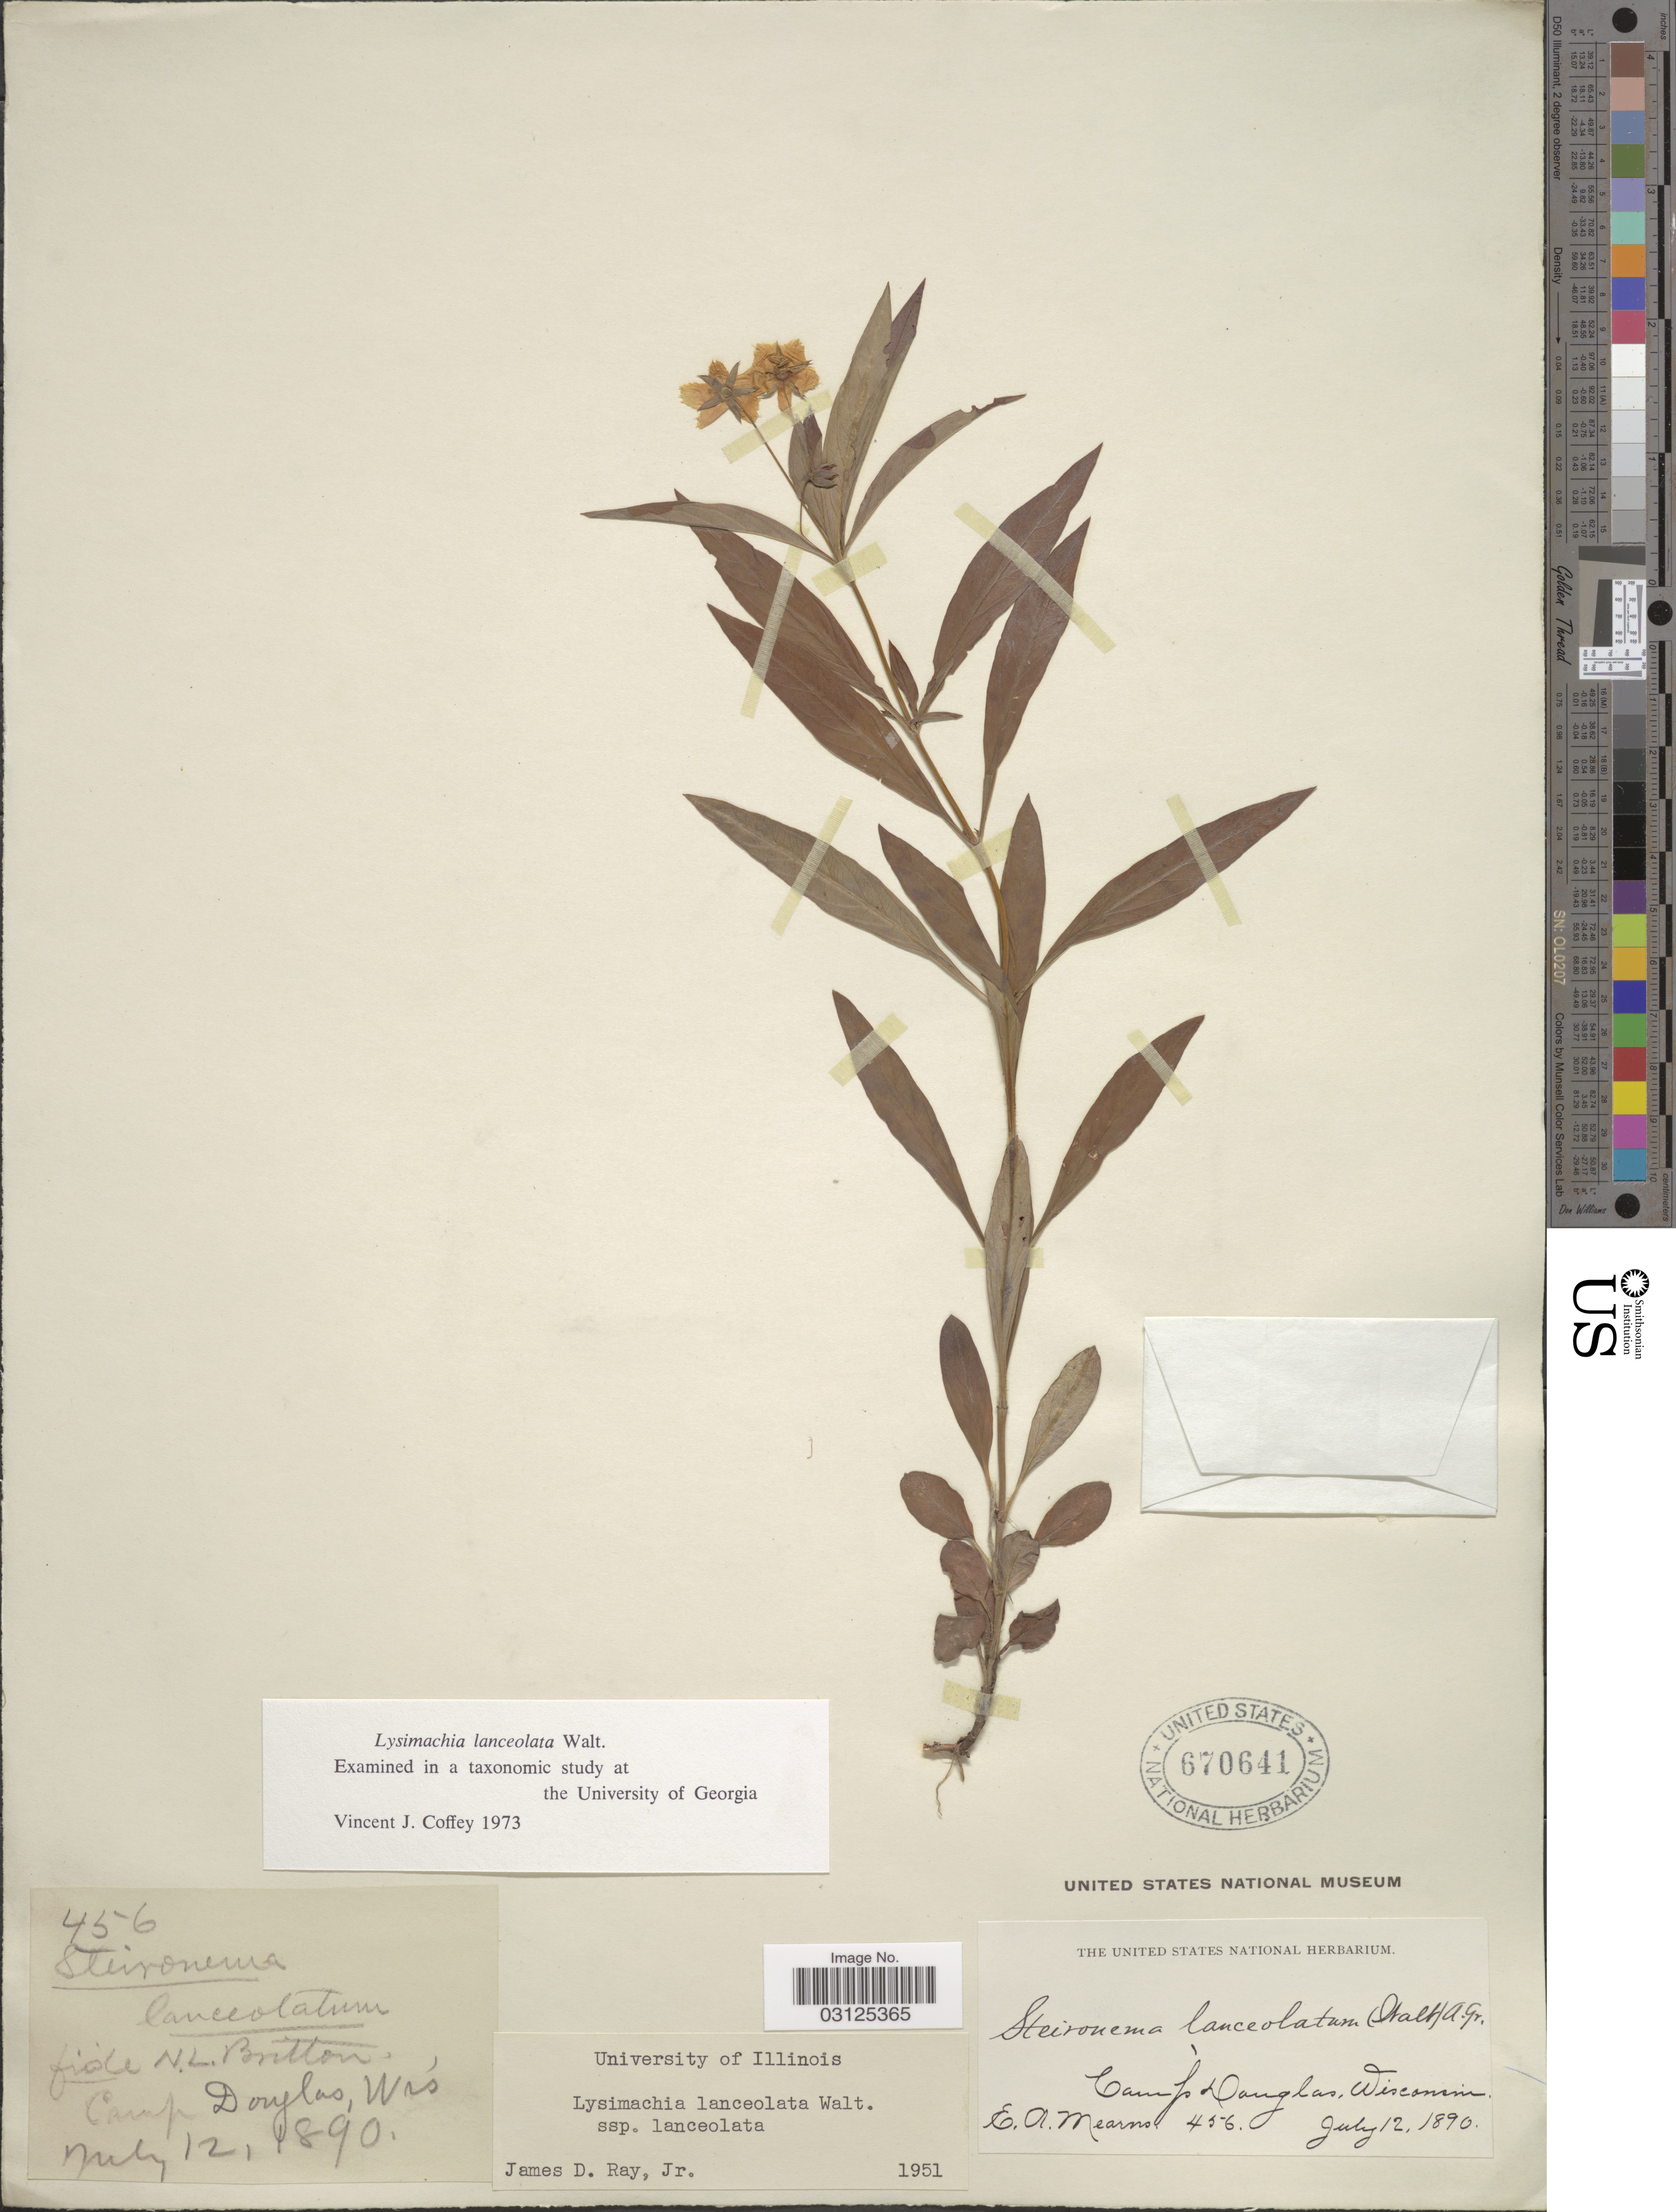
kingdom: Plantae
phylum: Tracheophyta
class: Magnoliopsida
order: Ericales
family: Primulaceae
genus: Lysimachia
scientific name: Lysimachia lanceolata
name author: Walter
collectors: E. A. Mearns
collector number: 456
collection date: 1890-07-12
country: United States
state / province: Wisconsin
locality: Camp Douglas.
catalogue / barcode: US 670641